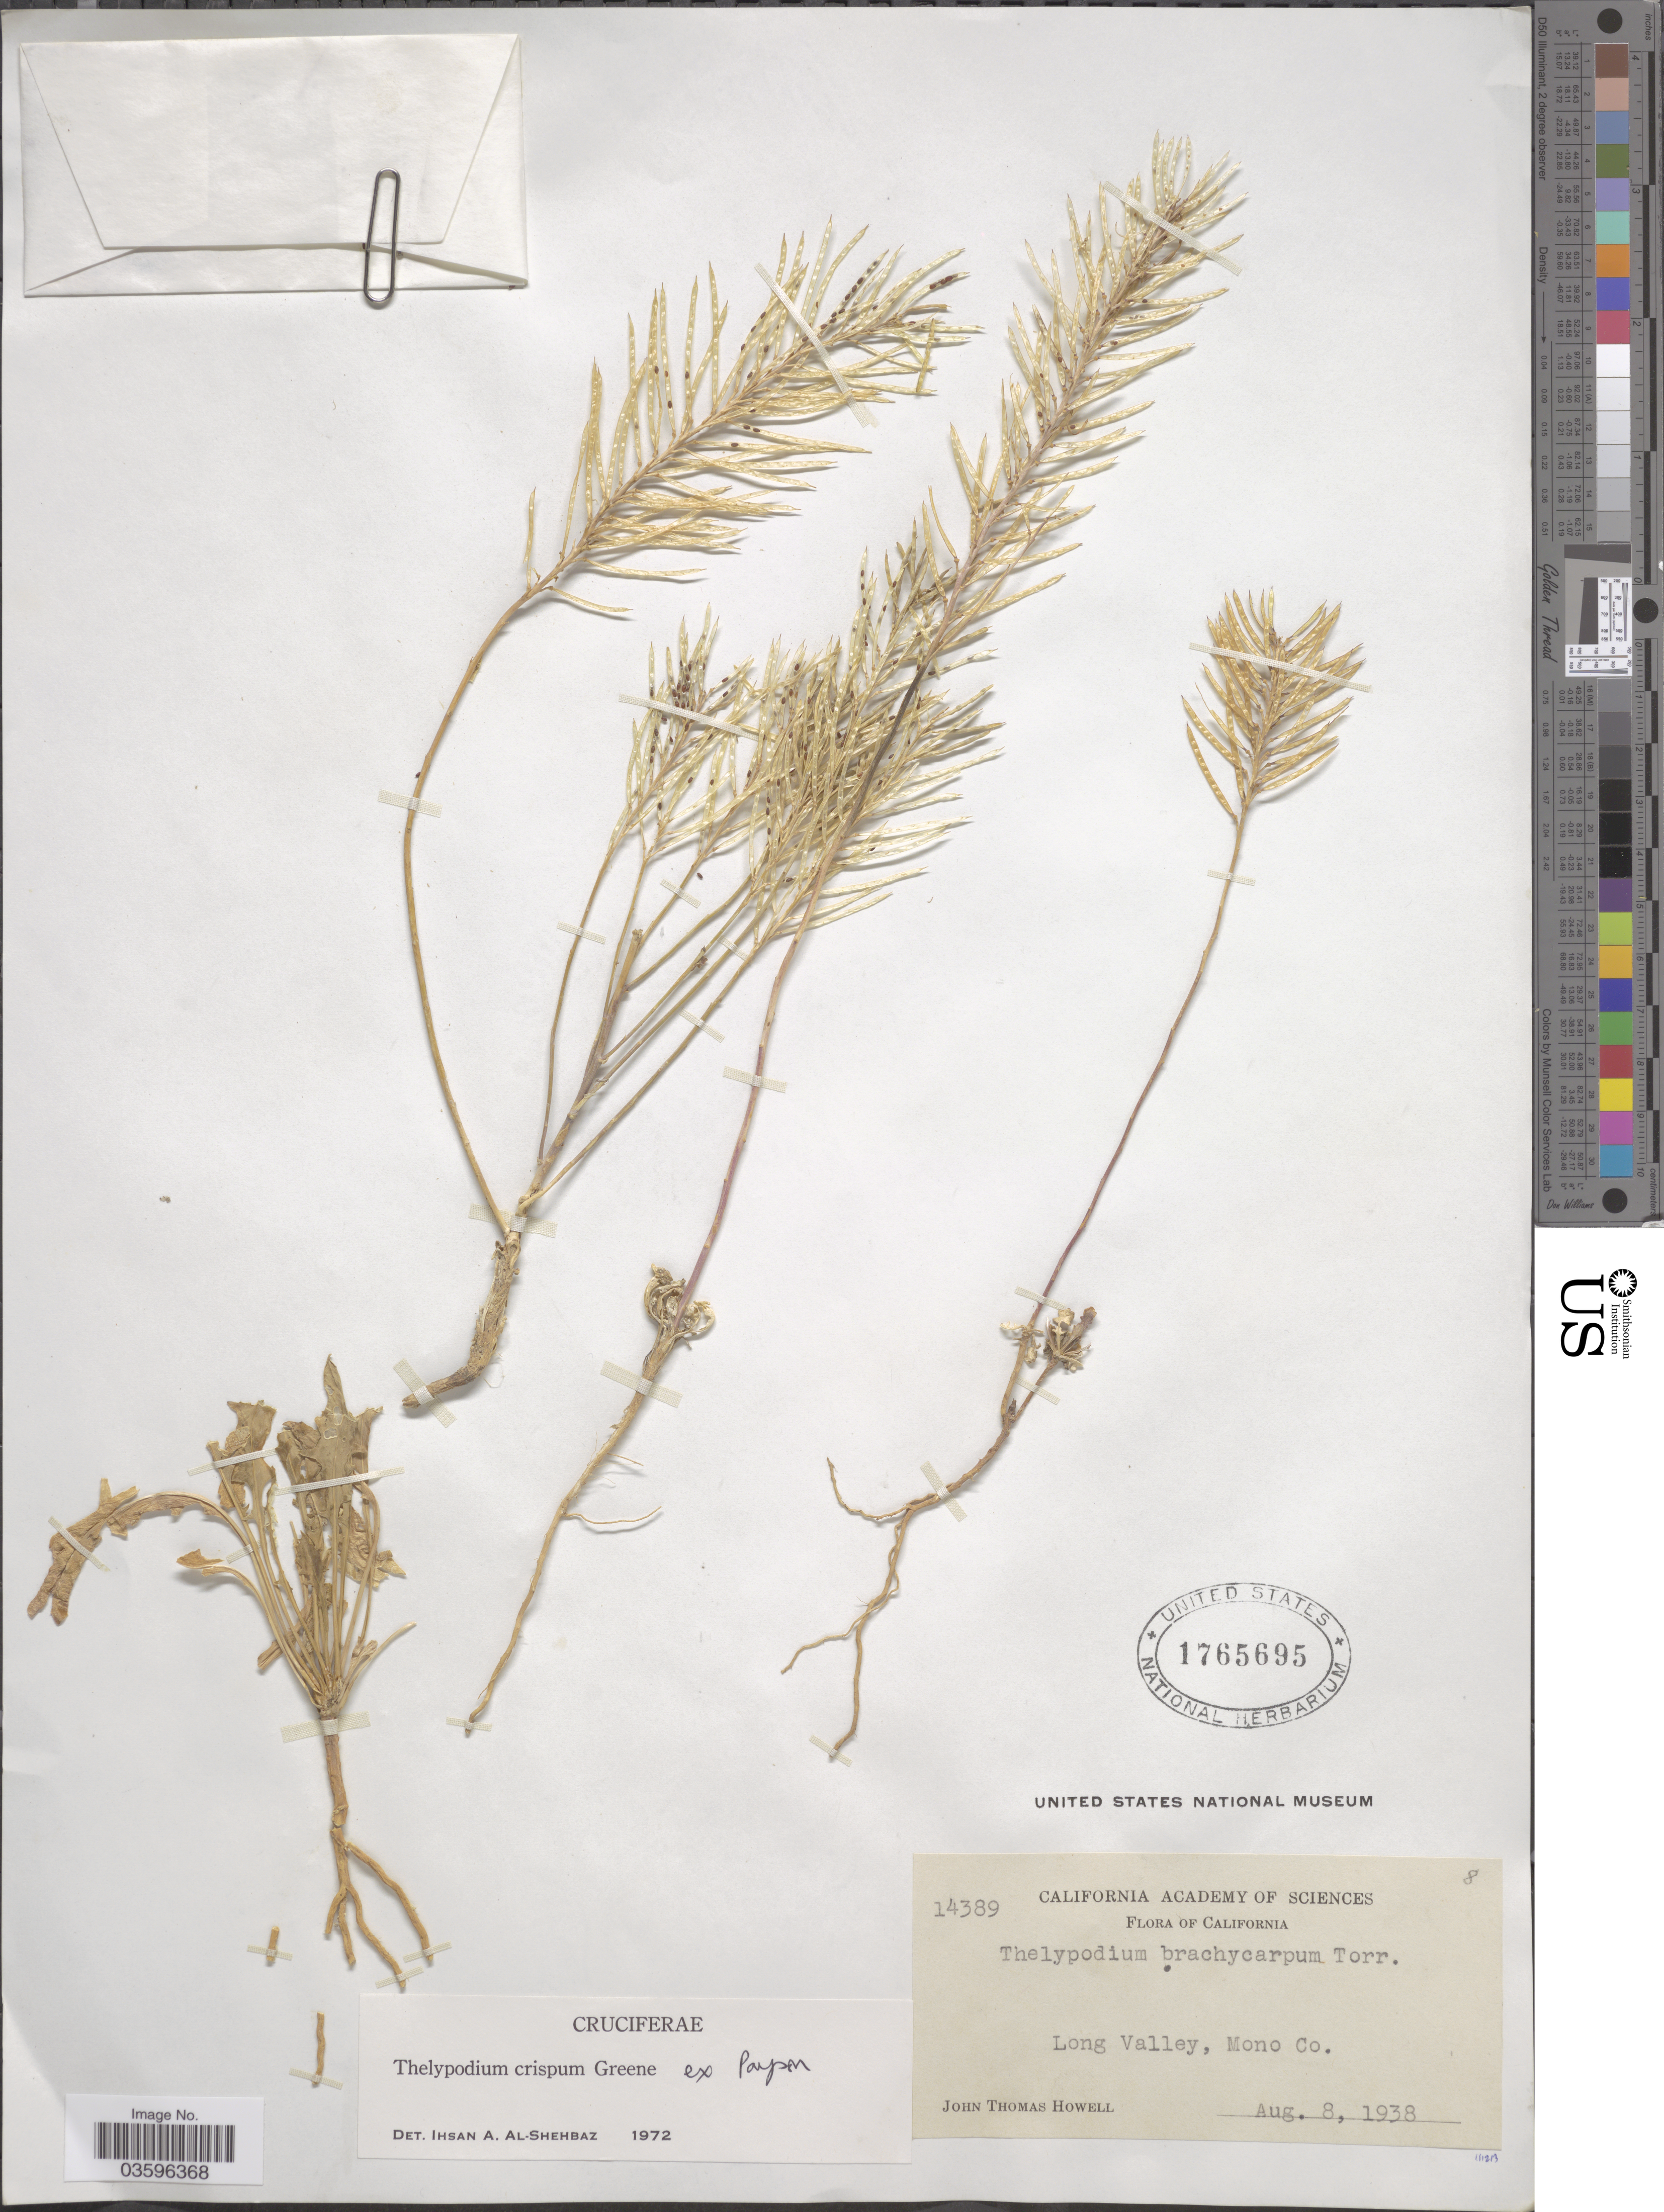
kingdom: Plantae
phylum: Tracheophyta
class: Magnoliopsida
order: Brassicales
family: Brassicaceae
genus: Thelypodium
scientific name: Thelypodium crispum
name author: Greene ex Payson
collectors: J. T. Howell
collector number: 14389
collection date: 1938-08-08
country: United States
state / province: California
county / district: Mono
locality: Long Valley, Mono Co.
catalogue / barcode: US 1765695